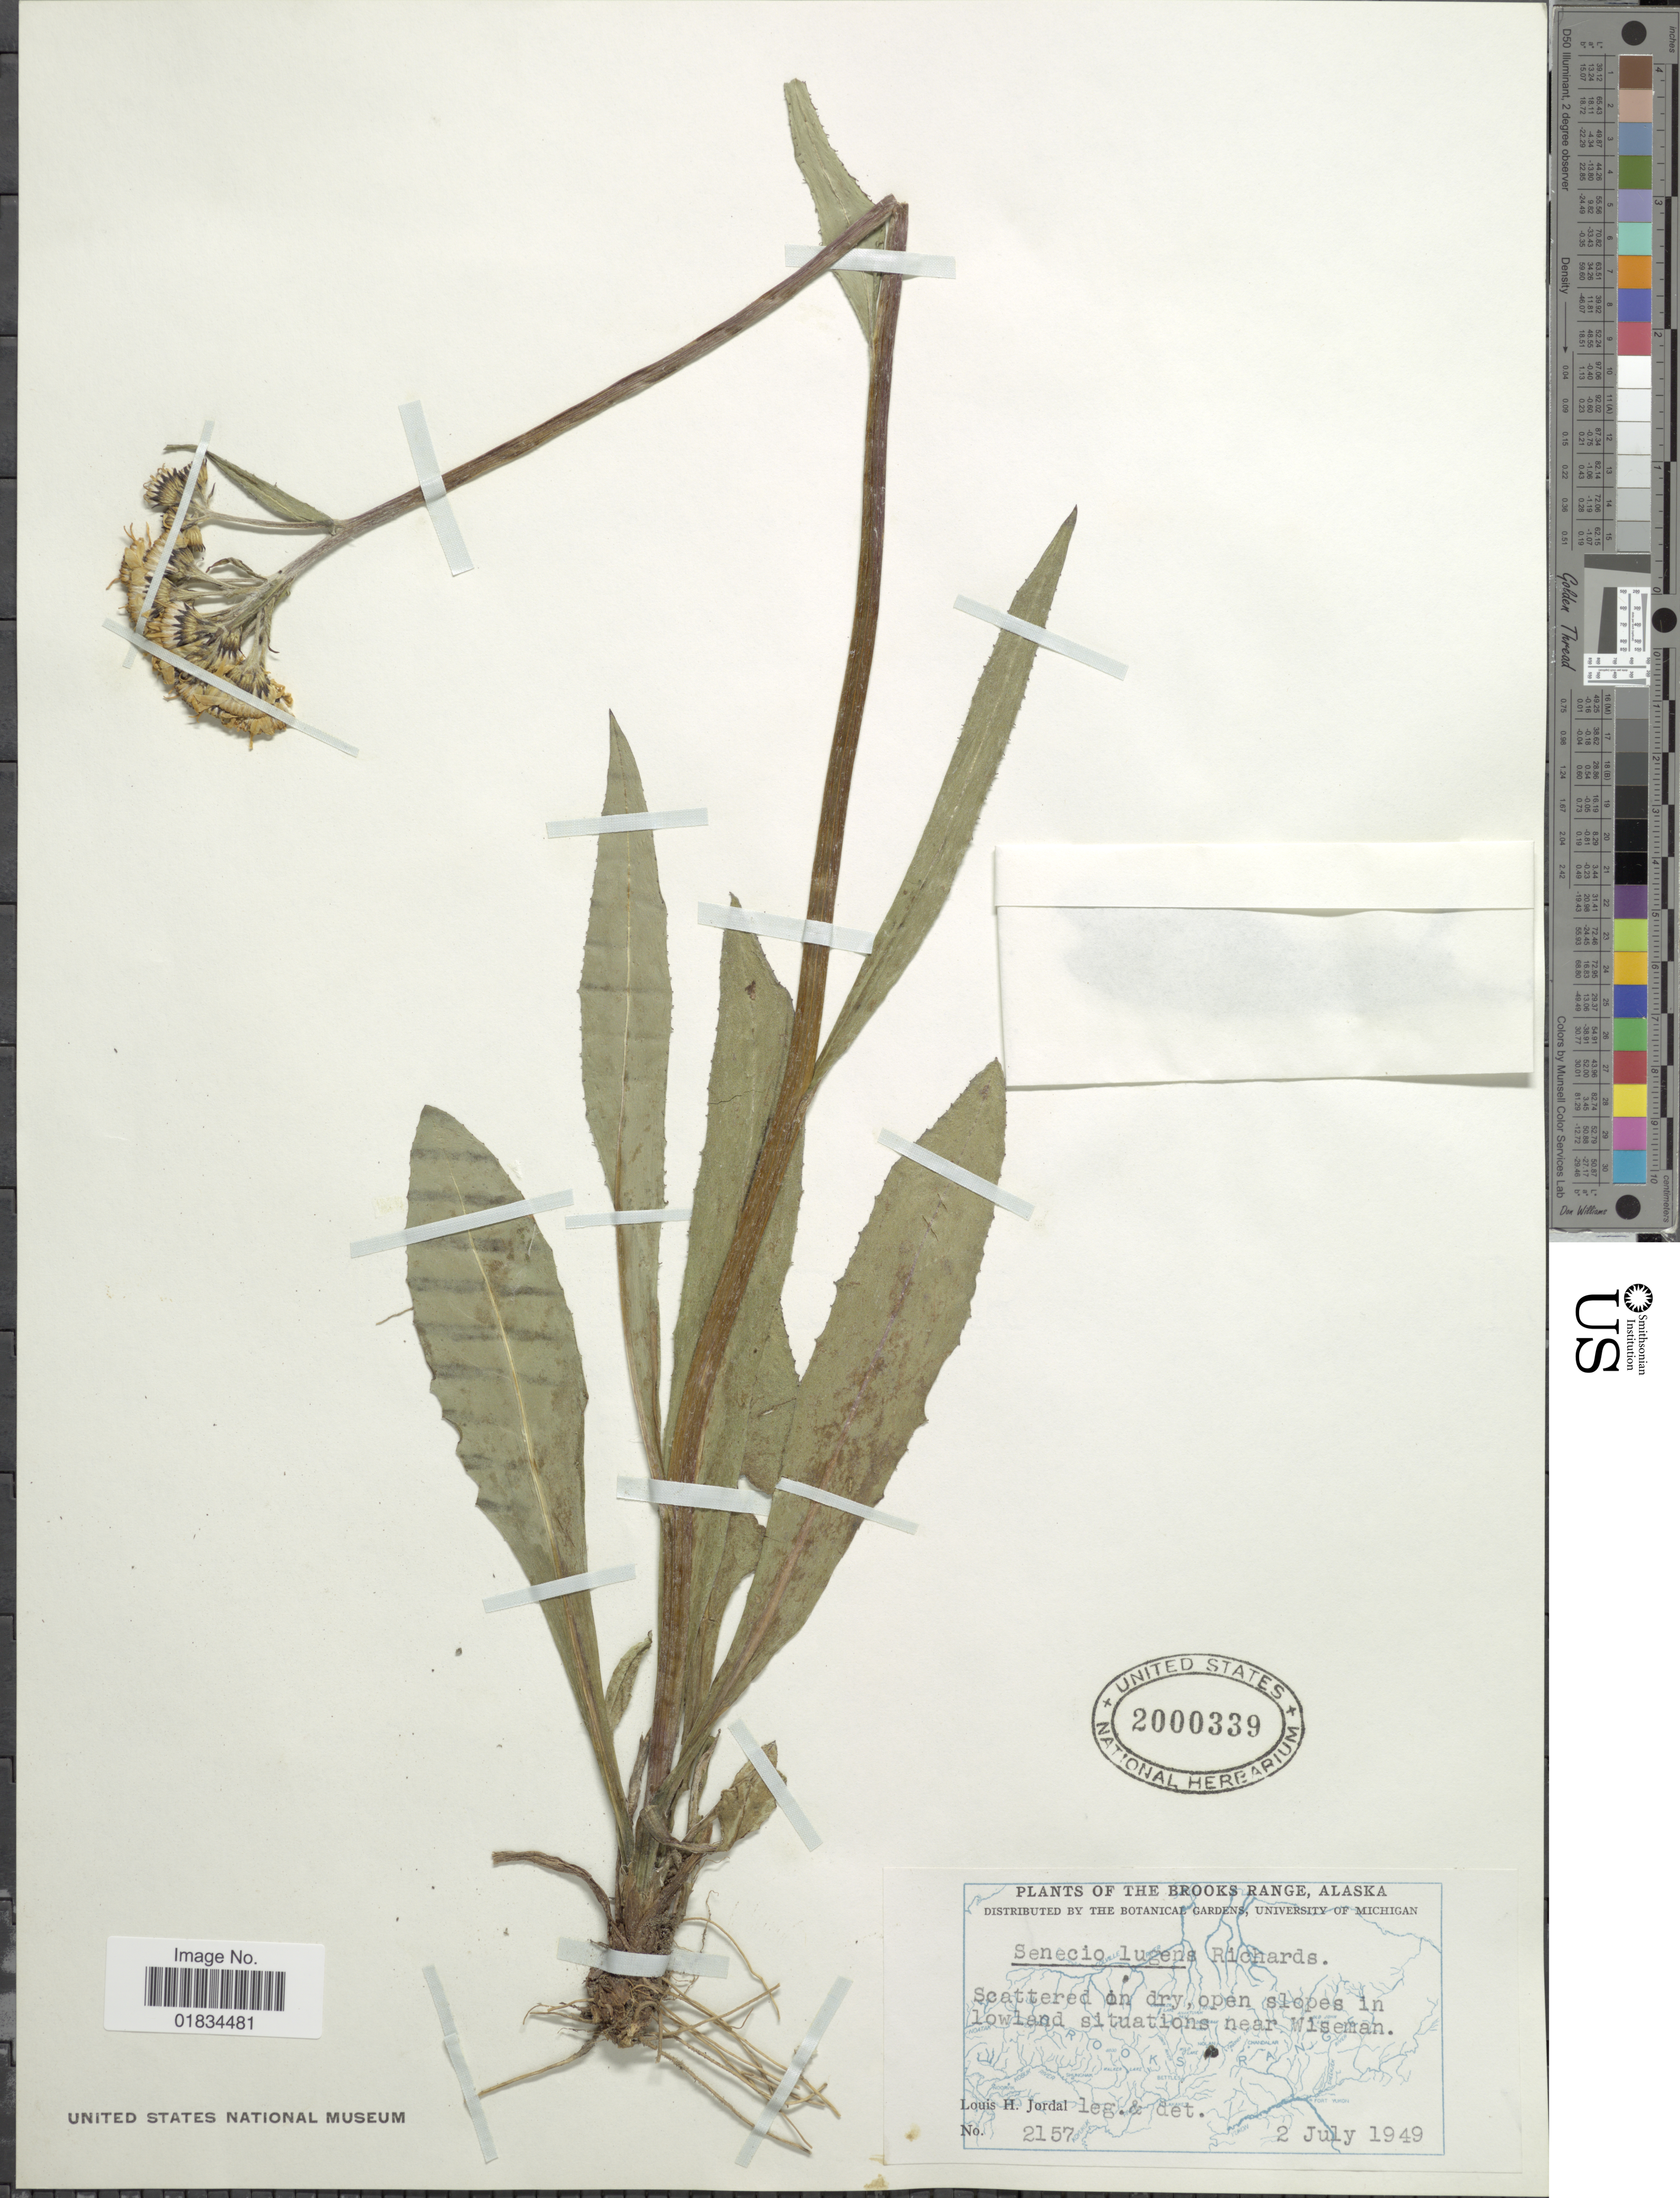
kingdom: Plantae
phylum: Tracheophyta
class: Magnoliopsida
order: Asterales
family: Asteraceae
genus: Senecio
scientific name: Senecio lugens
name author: Richardson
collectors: L. Jordal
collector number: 2157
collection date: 1949-07-02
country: United States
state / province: Alaska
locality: Brooks Range, Open slopes lowland situations near Wiseman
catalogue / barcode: US 2000339